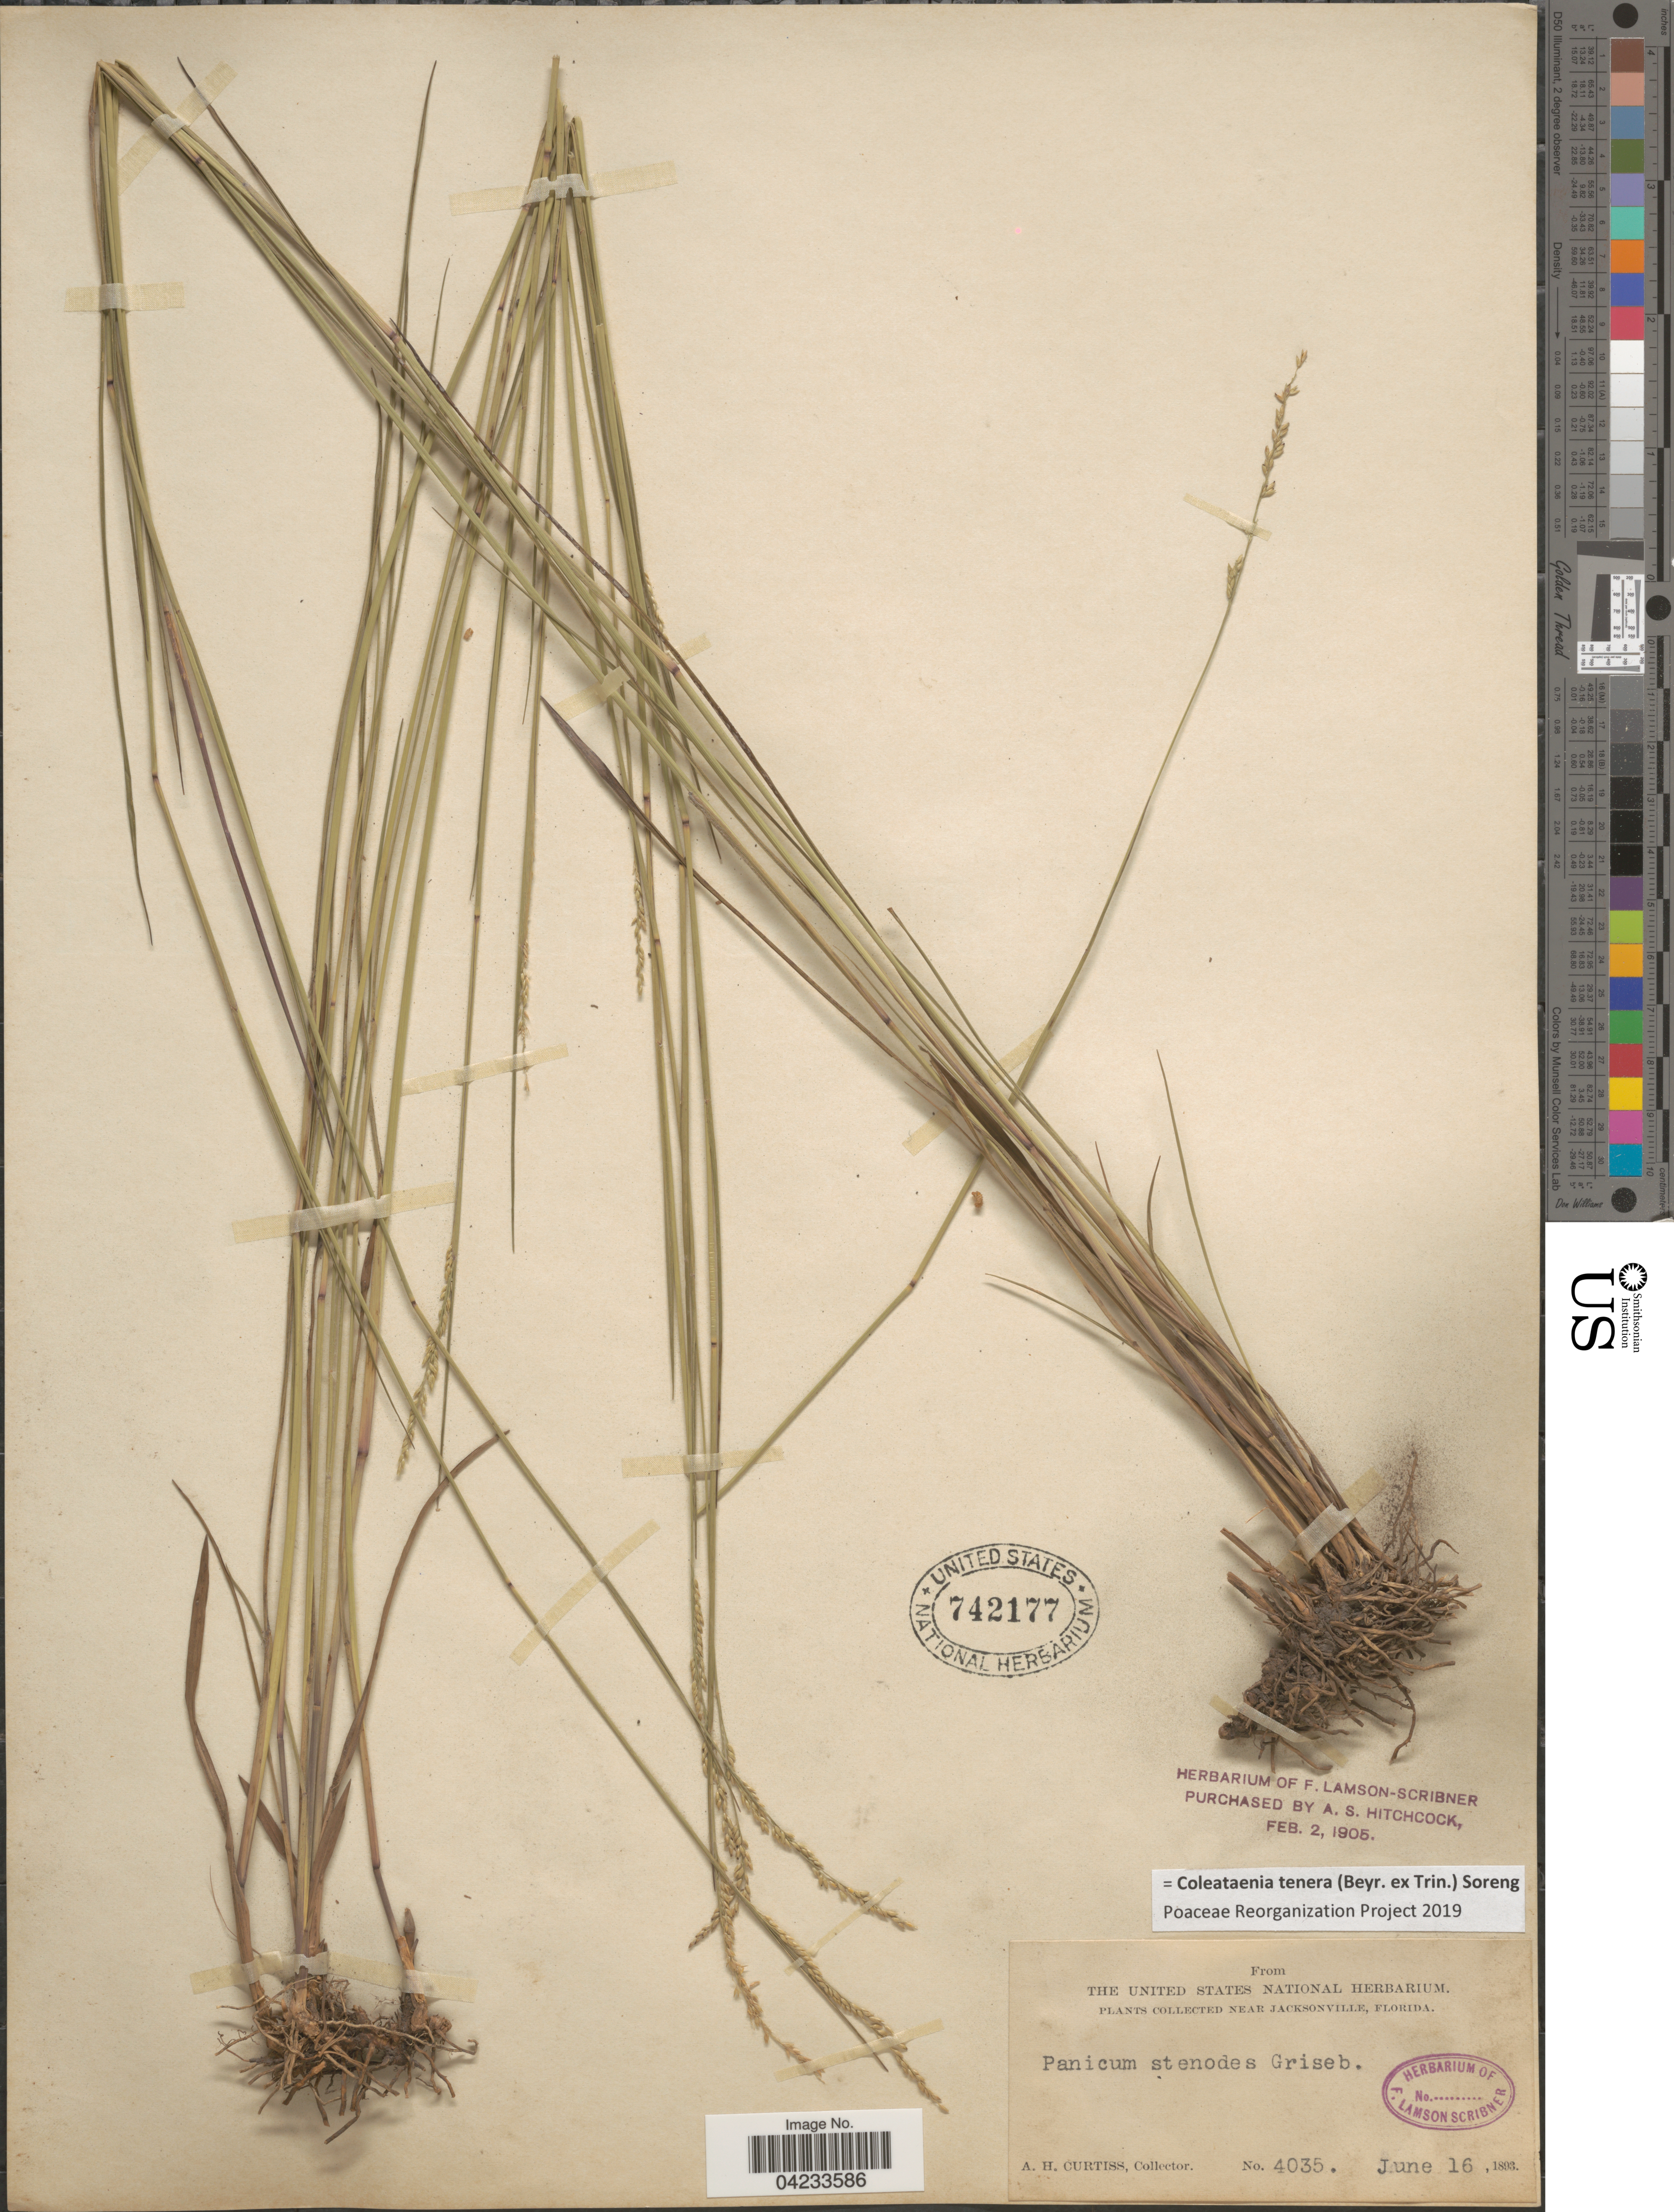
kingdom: Plantae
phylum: Tracheophyta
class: Liliopsida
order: Poales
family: Poaceae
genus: Coleataenia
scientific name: Coleataenia tenera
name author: (Beyr. ex Trin.) Soreng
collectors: A. H. Curtiss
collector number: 4035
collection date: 1893-06-16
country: United States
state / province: Florida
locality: Near Jacksonville.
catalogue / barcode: US 742177